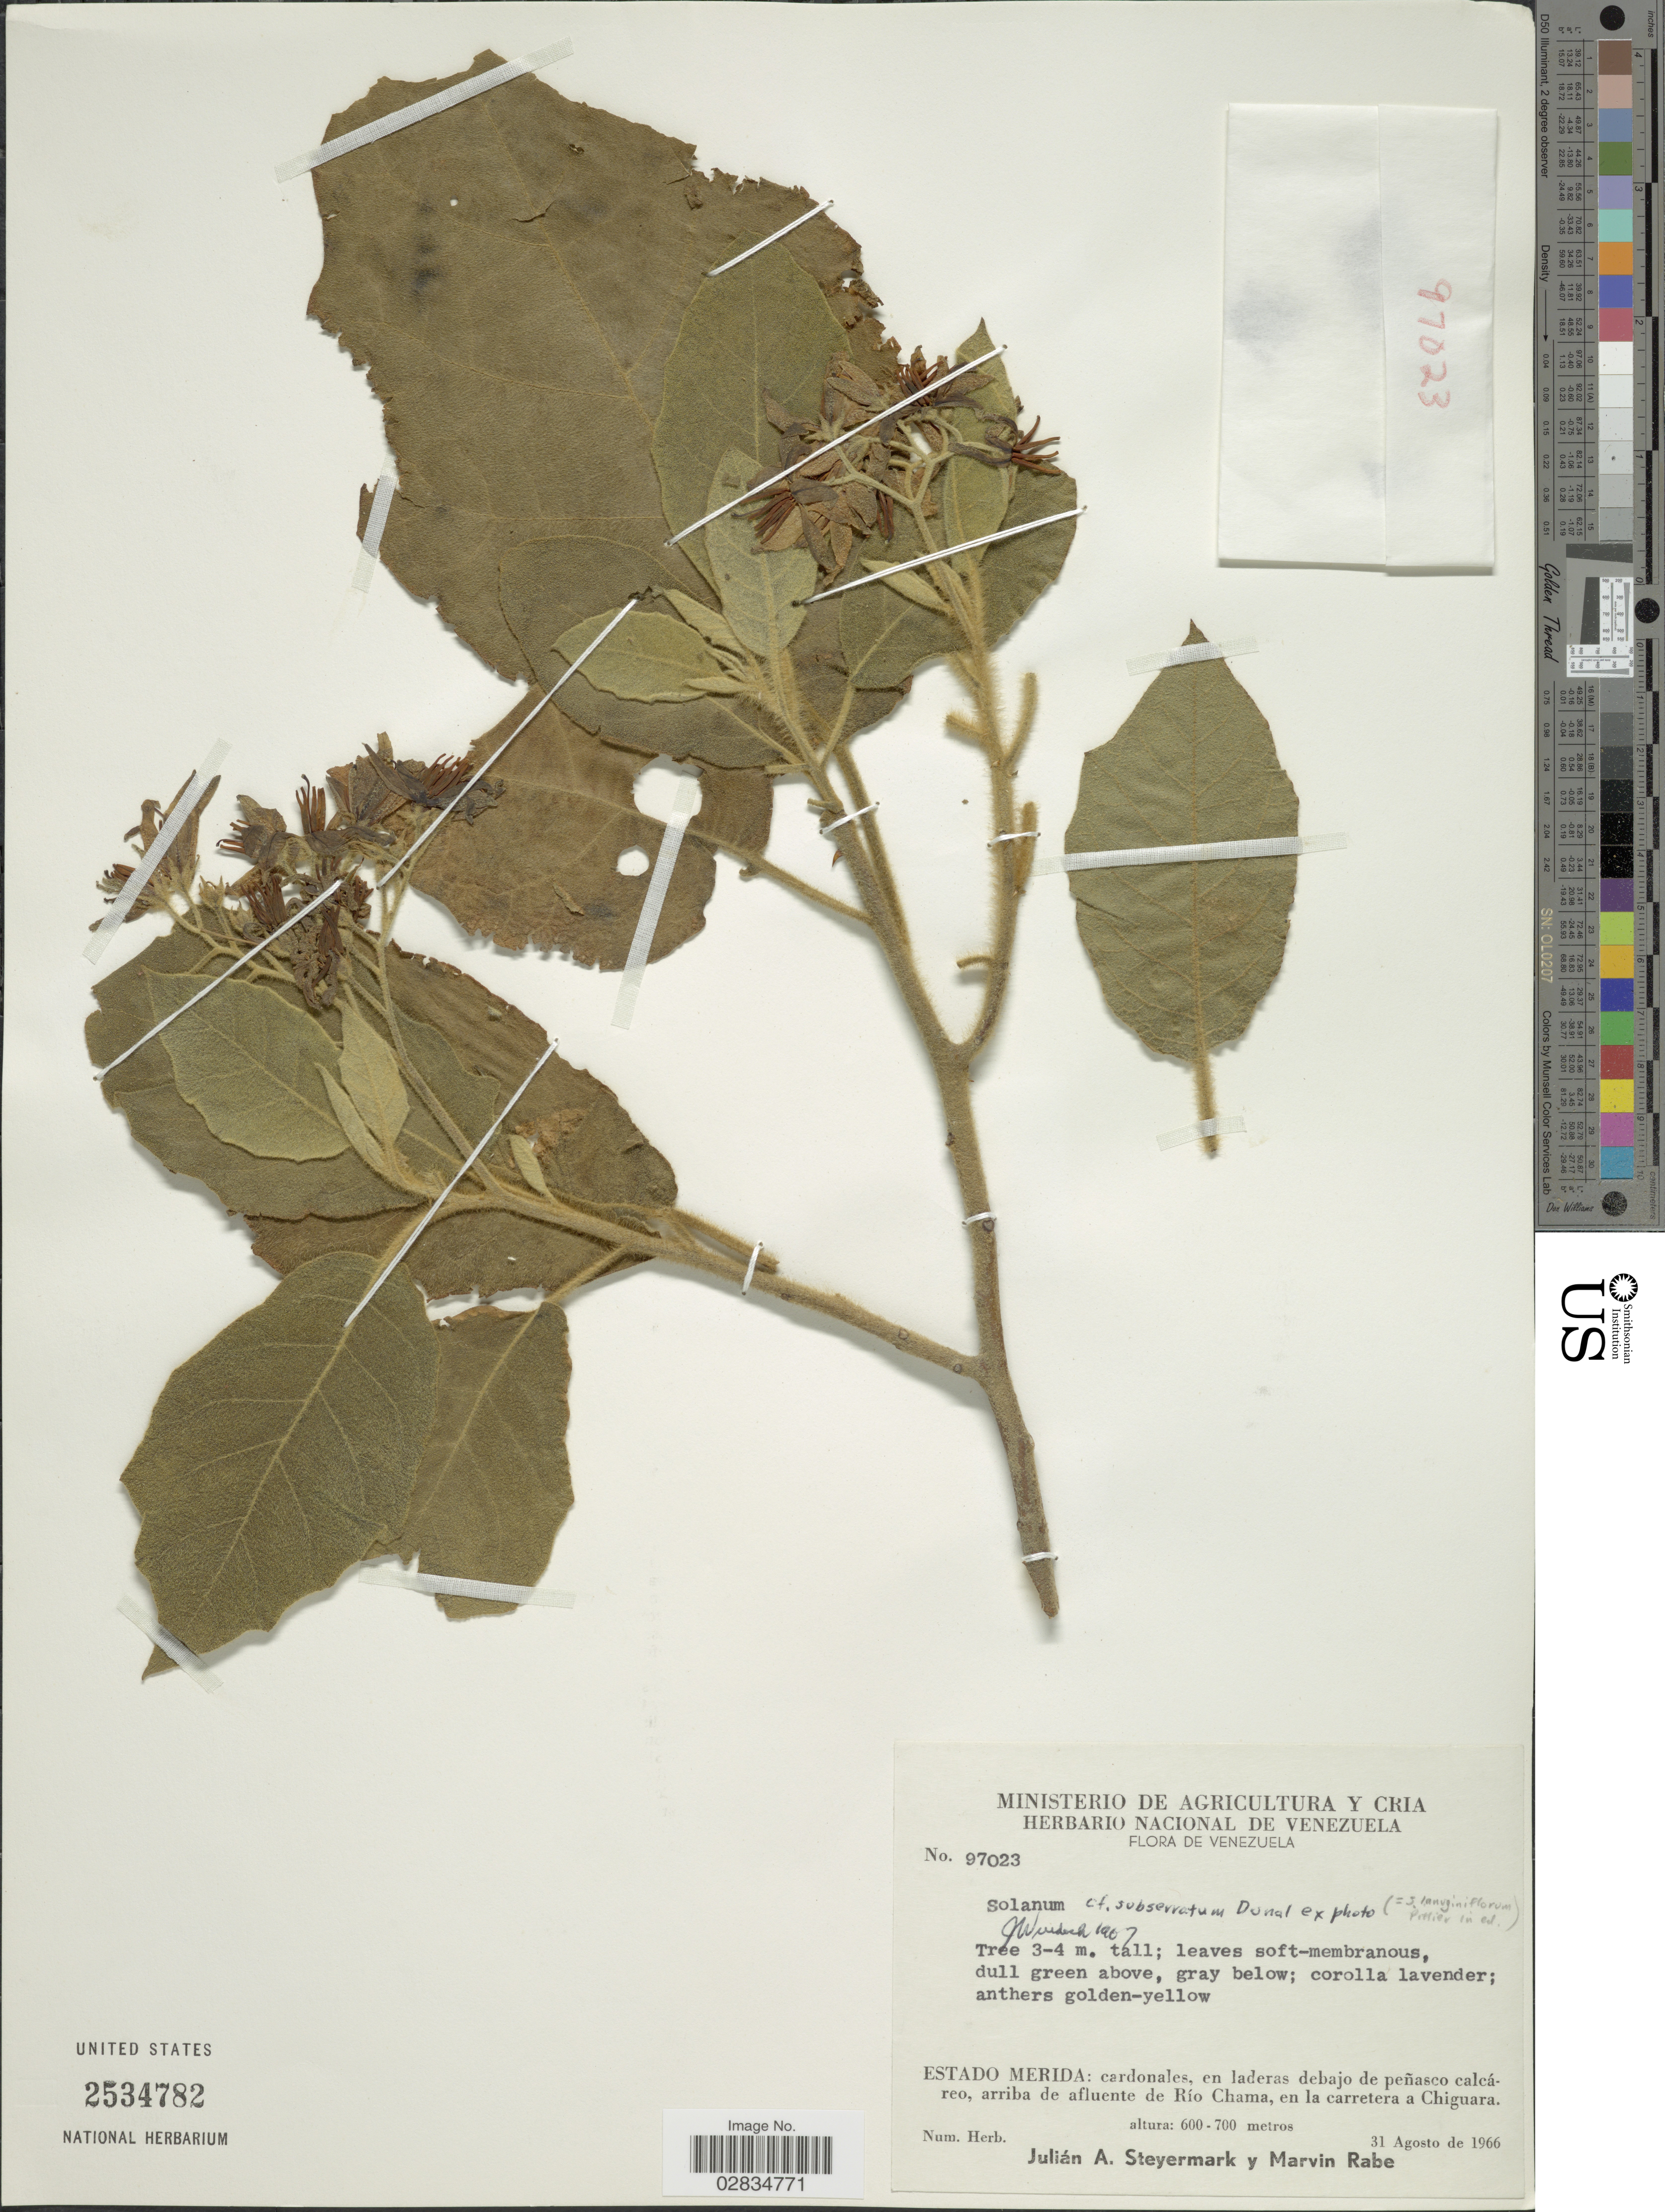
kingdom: Plantae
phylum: Tracheophyta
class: Magnoliopsida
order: Solanales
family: Solanaceae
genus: Solanum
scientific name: Solanum subinerme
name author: Jacq.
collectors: J. Steyermark & M. Rabe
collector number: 97023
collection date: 1966-08-31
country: Venezuela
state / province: Mérida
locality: Cardonales, en laderas debajo de peñasco calcáreo, arriba de afluente de Río Chama, en la carretera a Chiguara.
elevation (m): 600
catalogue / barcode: US 2534782